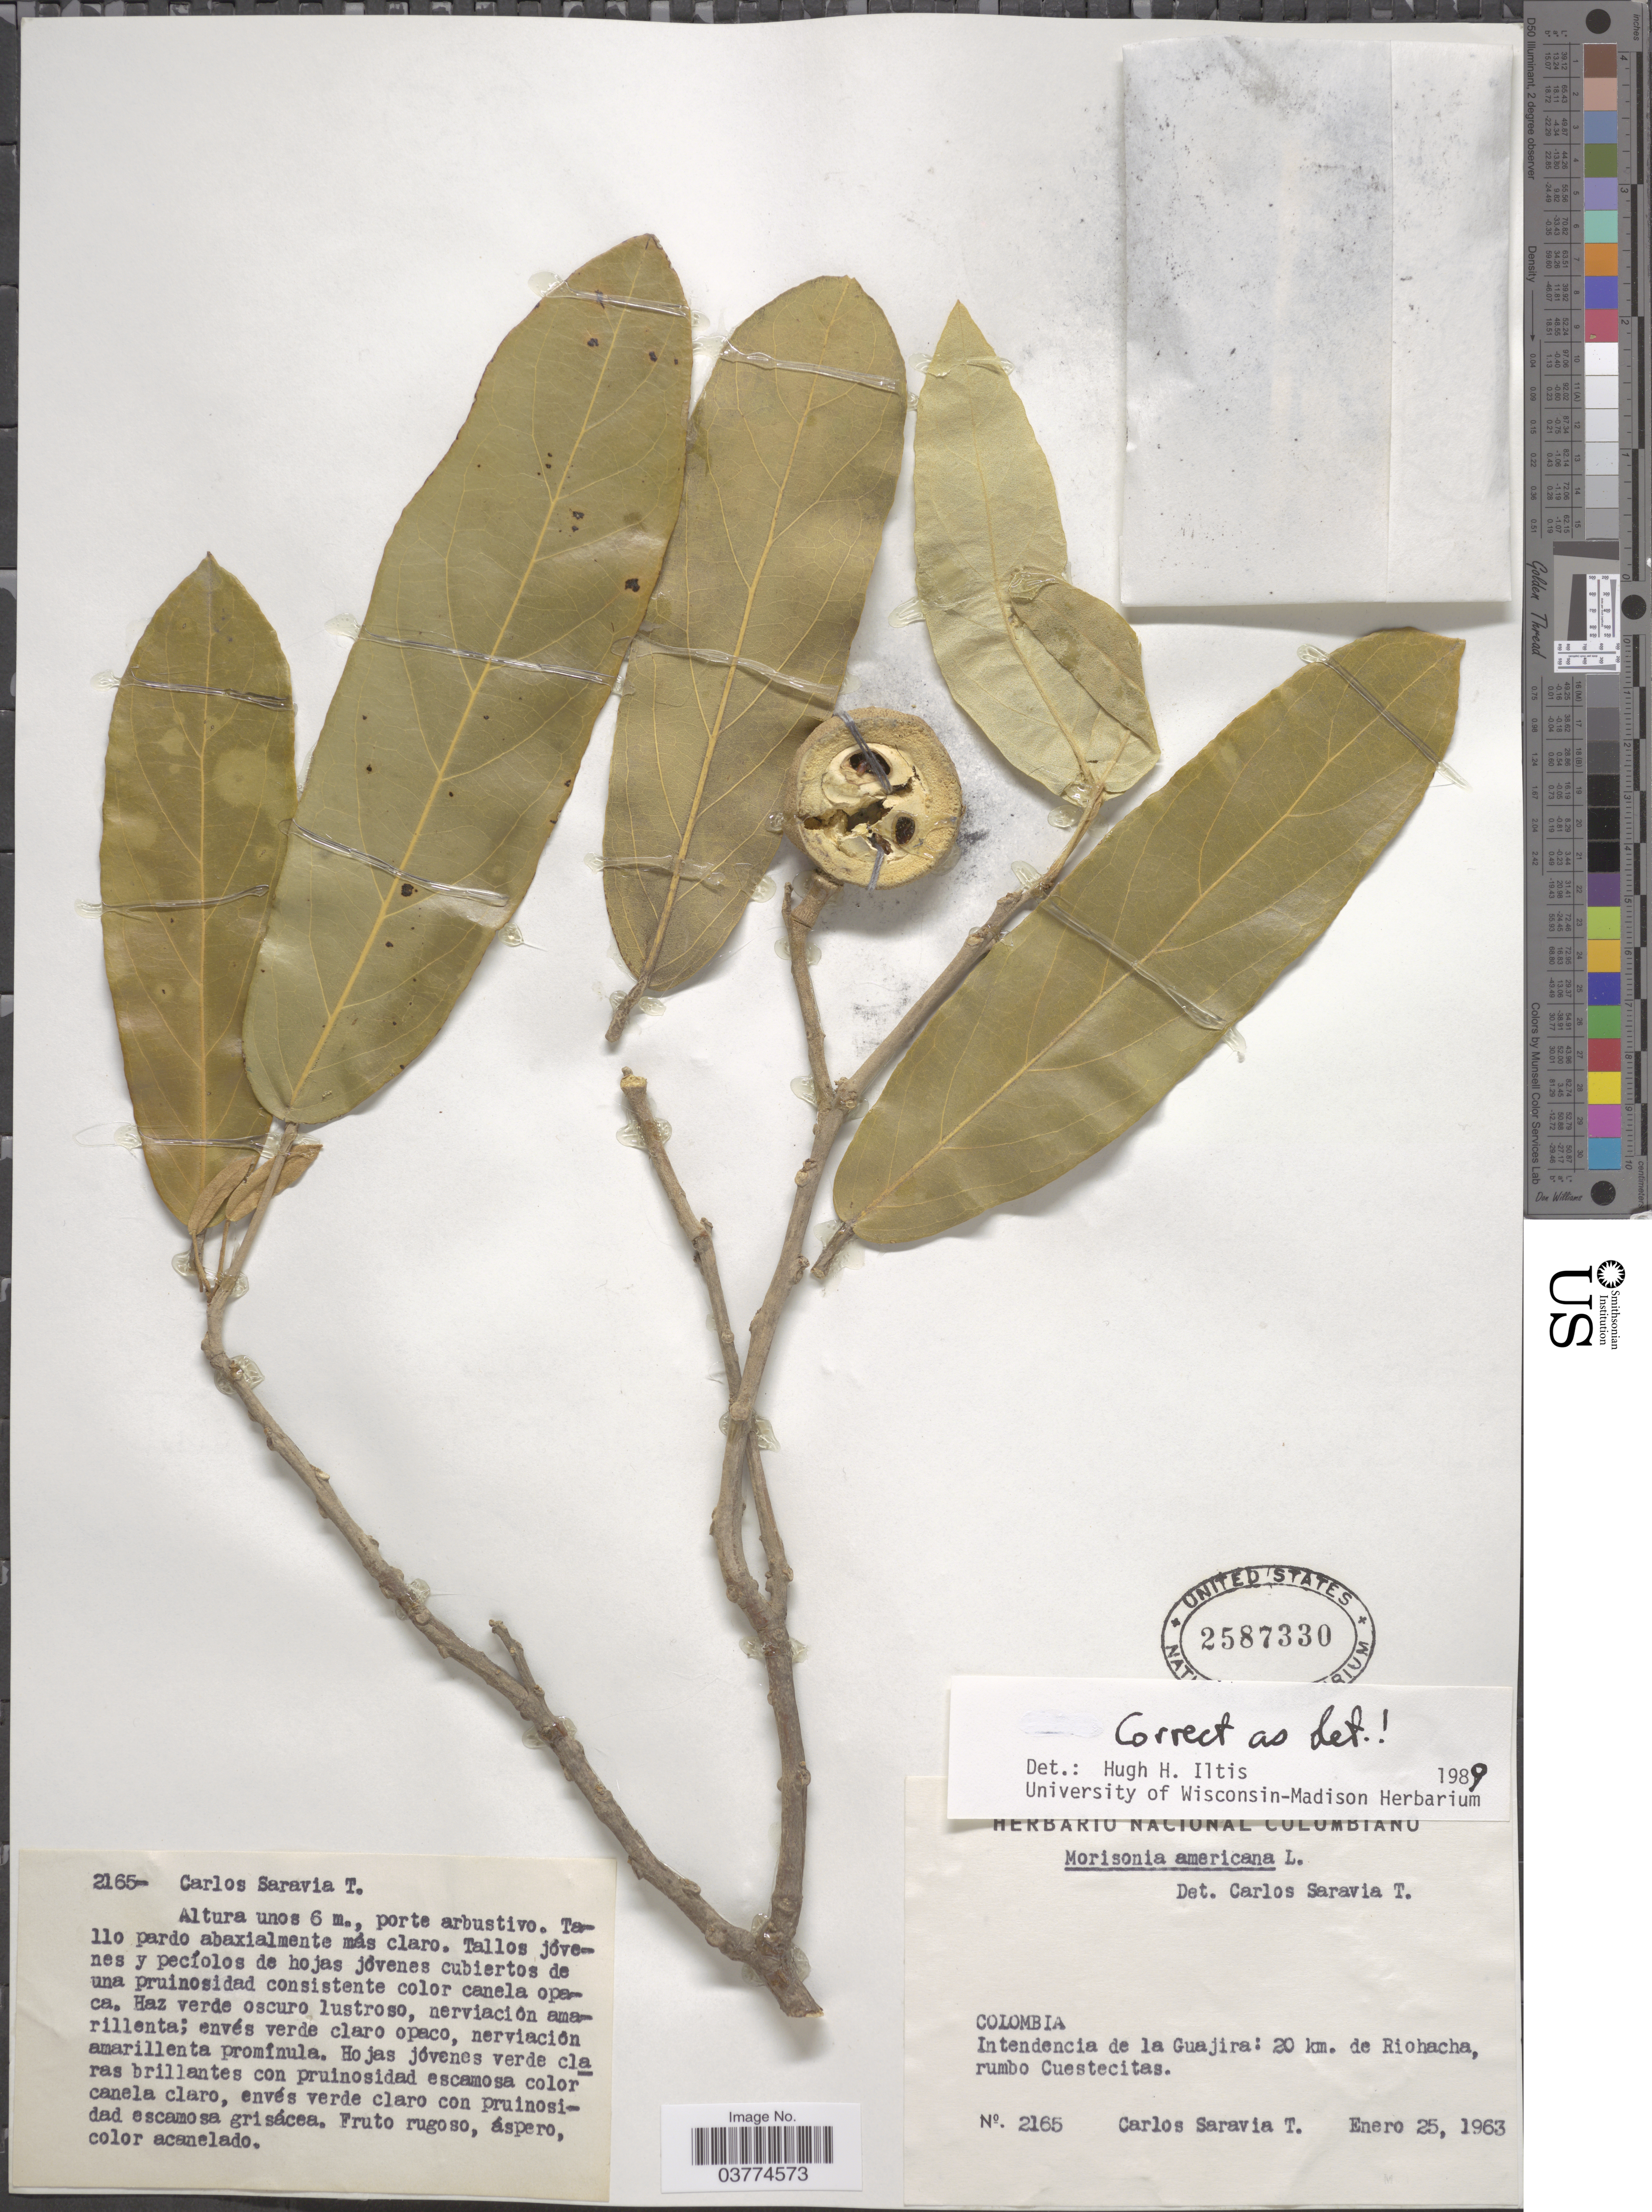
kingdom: Plantae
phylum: Tracheophyta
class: Magnoliopsida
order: Brassicales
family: Capparaceae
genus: Morisonia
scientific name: Morisonia americana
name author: L.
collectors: C. Saravia T.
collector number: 2165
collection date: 1963-01-25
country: Colombia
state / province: La Guajira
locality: Intendencia de La Guajira: 20 km. de Riohacha, rumbo Cuestecitas.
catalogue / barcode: US 2587330